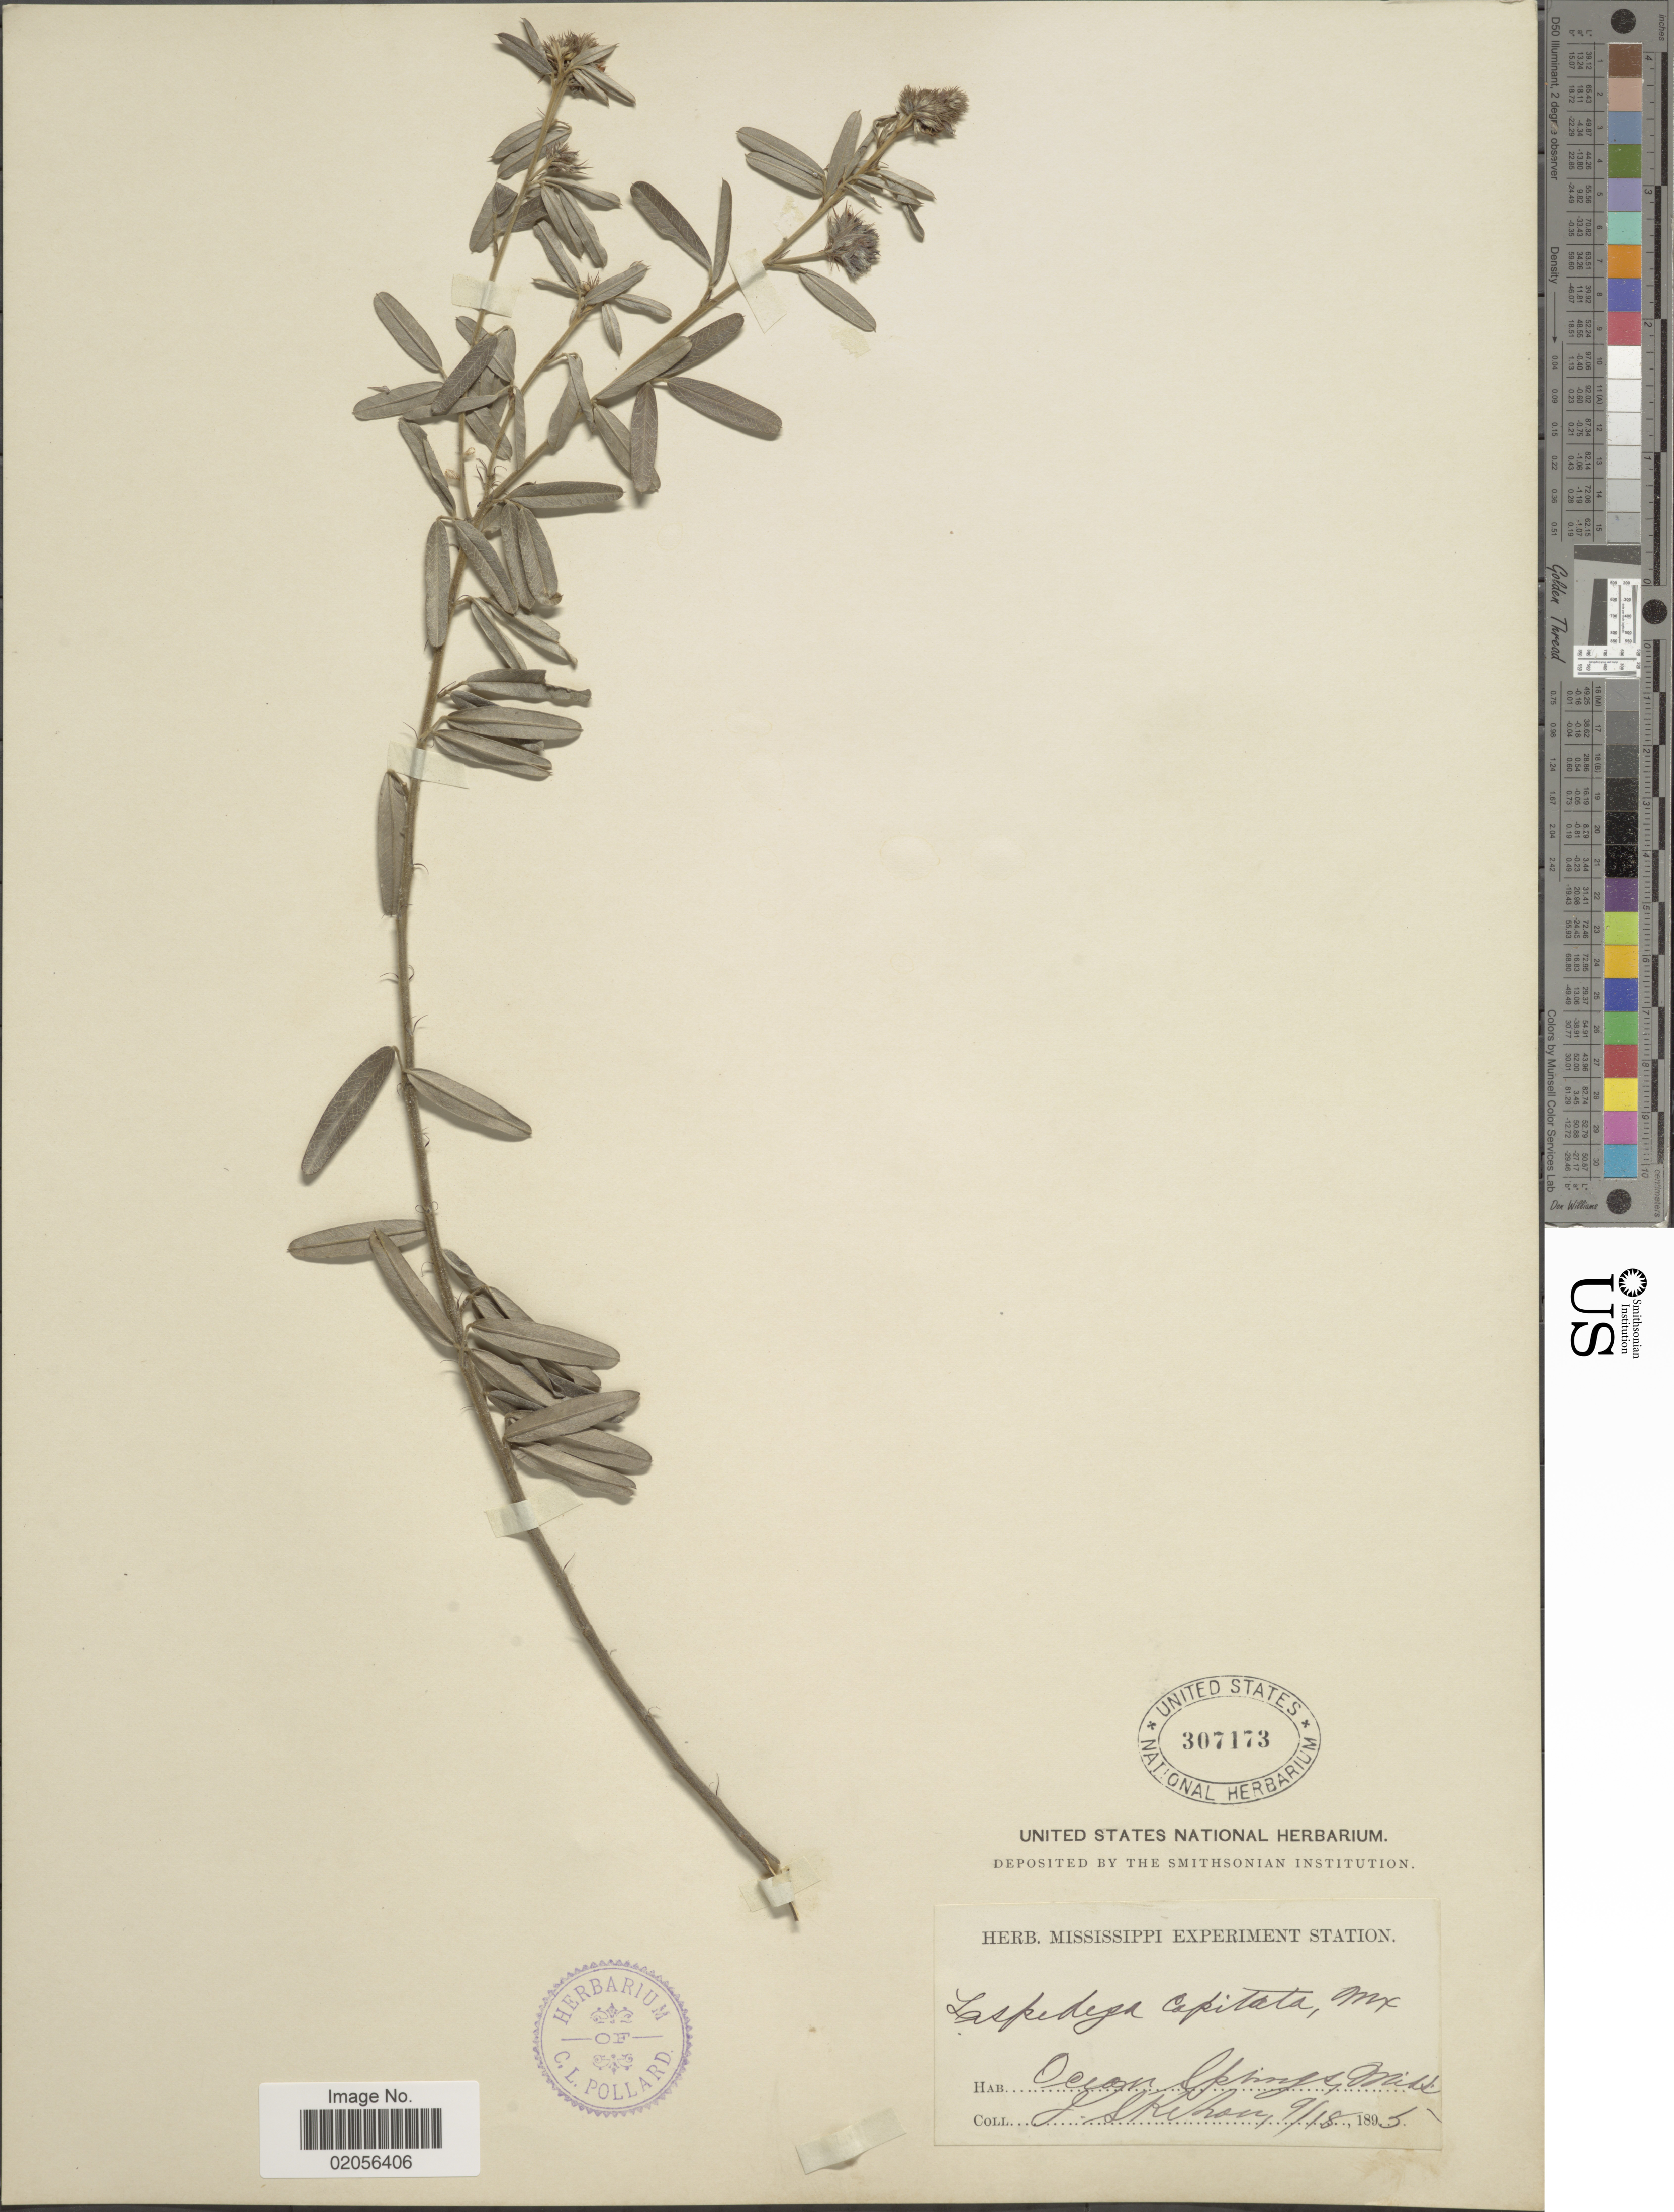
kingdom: Plantae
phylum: Tracheophyta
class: Magnoliopsida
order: Fabales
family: Fabaceae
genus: Lespedeza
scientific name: Lespedeza capitata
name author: Michx.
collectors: J. Skehan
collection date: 1895-09-18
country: United States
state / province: Mississippi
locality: Ocean Springs, Mobile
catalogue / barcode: US 307173